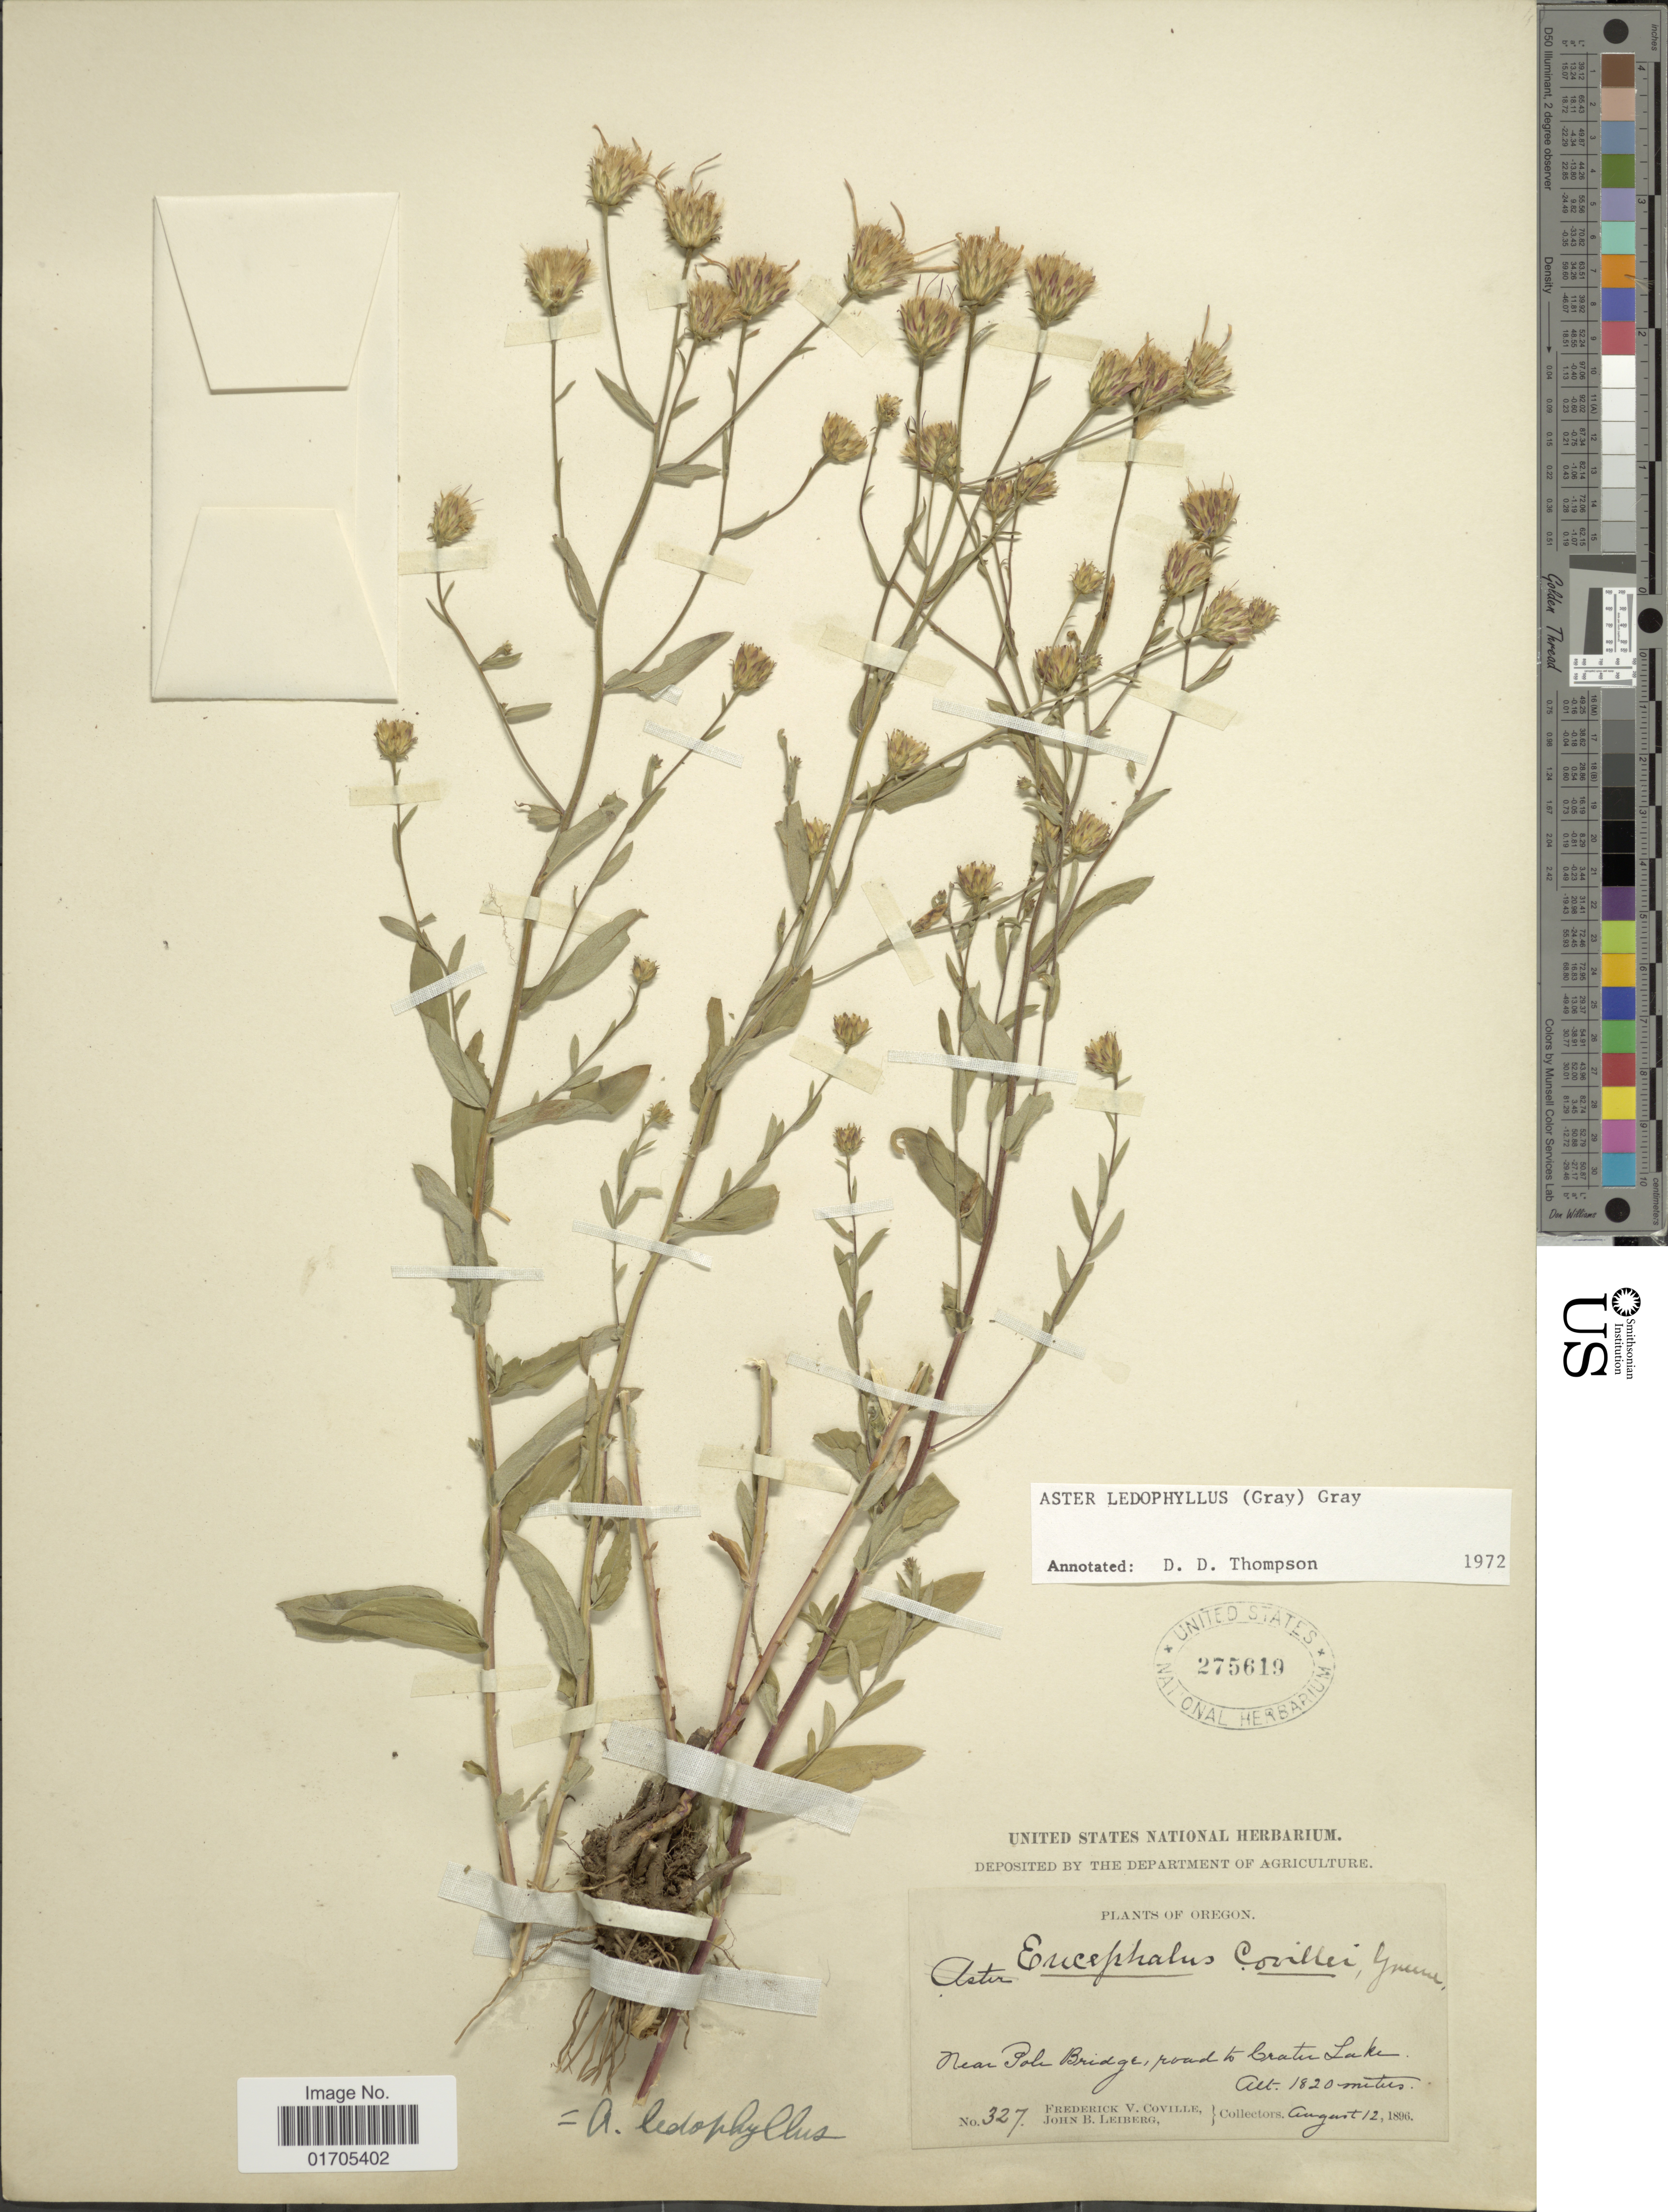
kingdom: Plantae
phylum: Tracheophyta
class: Magnoliopsida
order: Asterales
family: Asteraceae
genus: Eucephalus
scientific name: Eucephalus ledophyllus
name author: (A. Gray) Greene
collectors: F. V. Coville & J. B. Leiberg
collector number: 327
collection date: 1896-08-12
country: United States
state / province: Oregon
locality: Near Pole Bridge, road to Crater Lake.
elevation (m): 1820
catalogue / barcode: US 275619